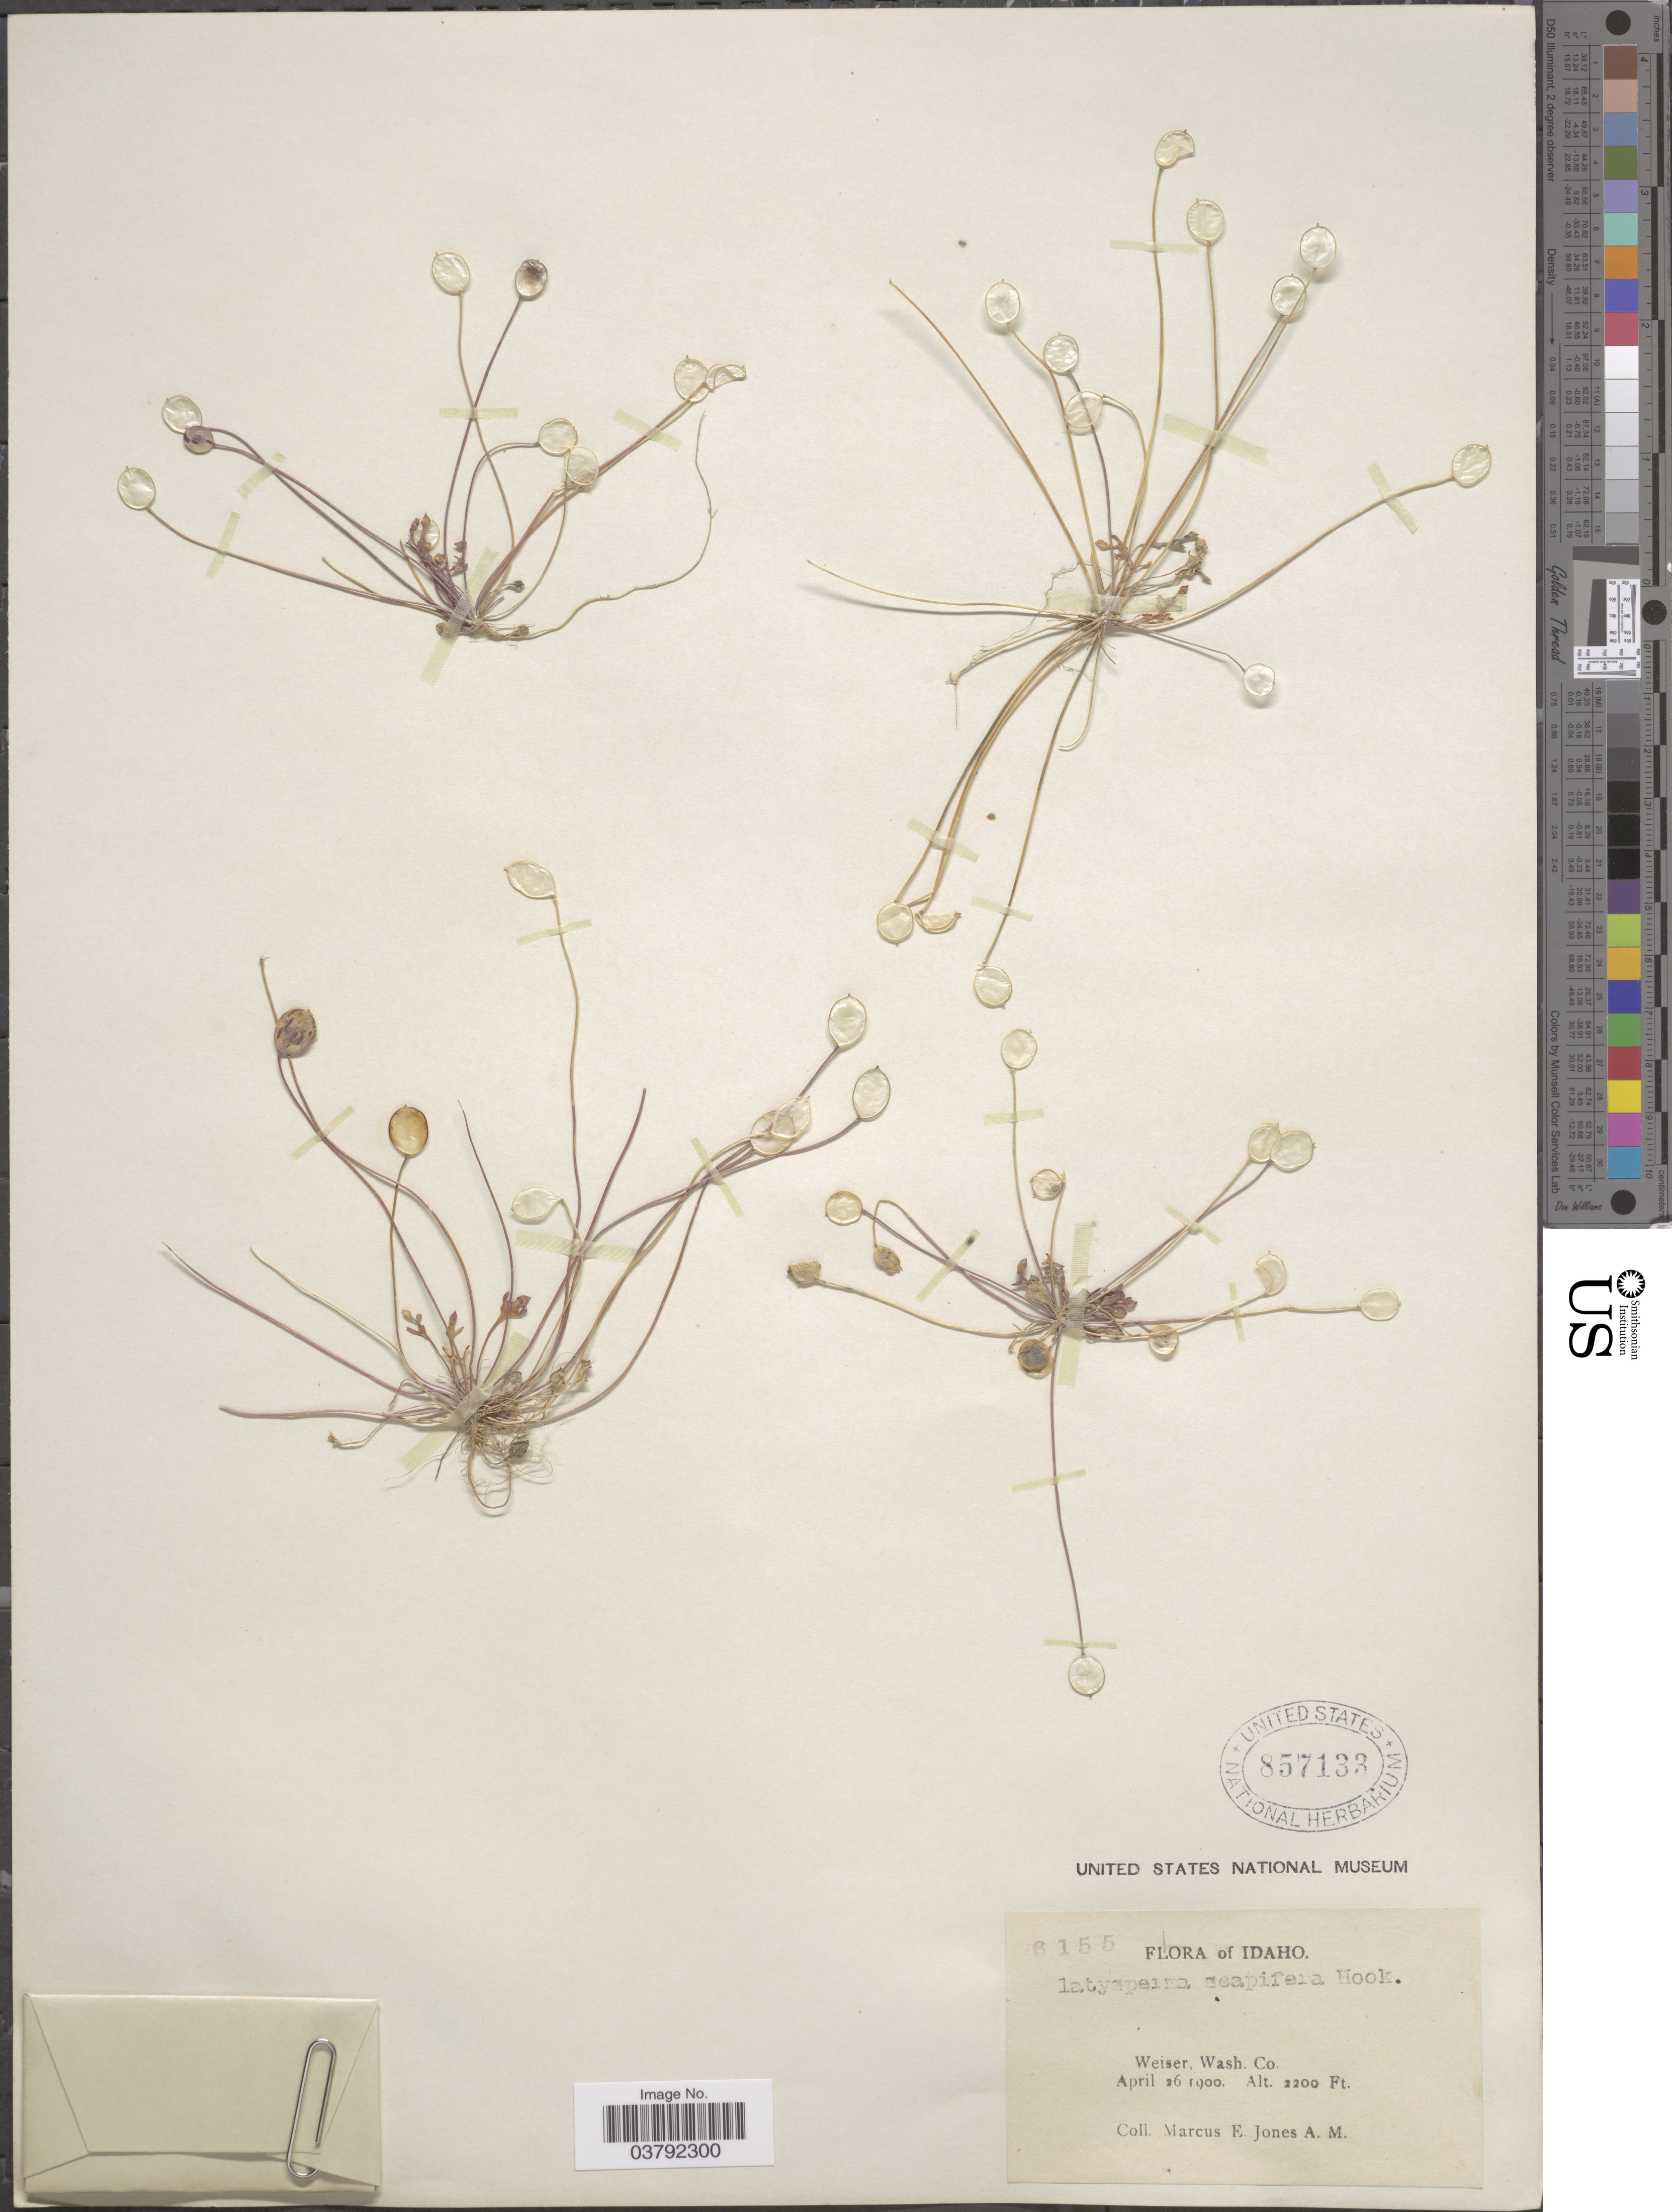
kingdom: Plantae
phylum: Tracheophyta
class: Magnoliopsida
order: Brassicales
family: Brassicaceae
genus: Idahoa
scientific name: Idahoa scapigera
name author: A. Nelson & J.F. Macbr.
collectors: M. E. Jones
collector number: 6155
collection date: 1900-04-26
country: United States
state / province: Idaho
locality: Weiser, Wash. Co.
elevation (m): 671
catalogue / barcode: US 857133